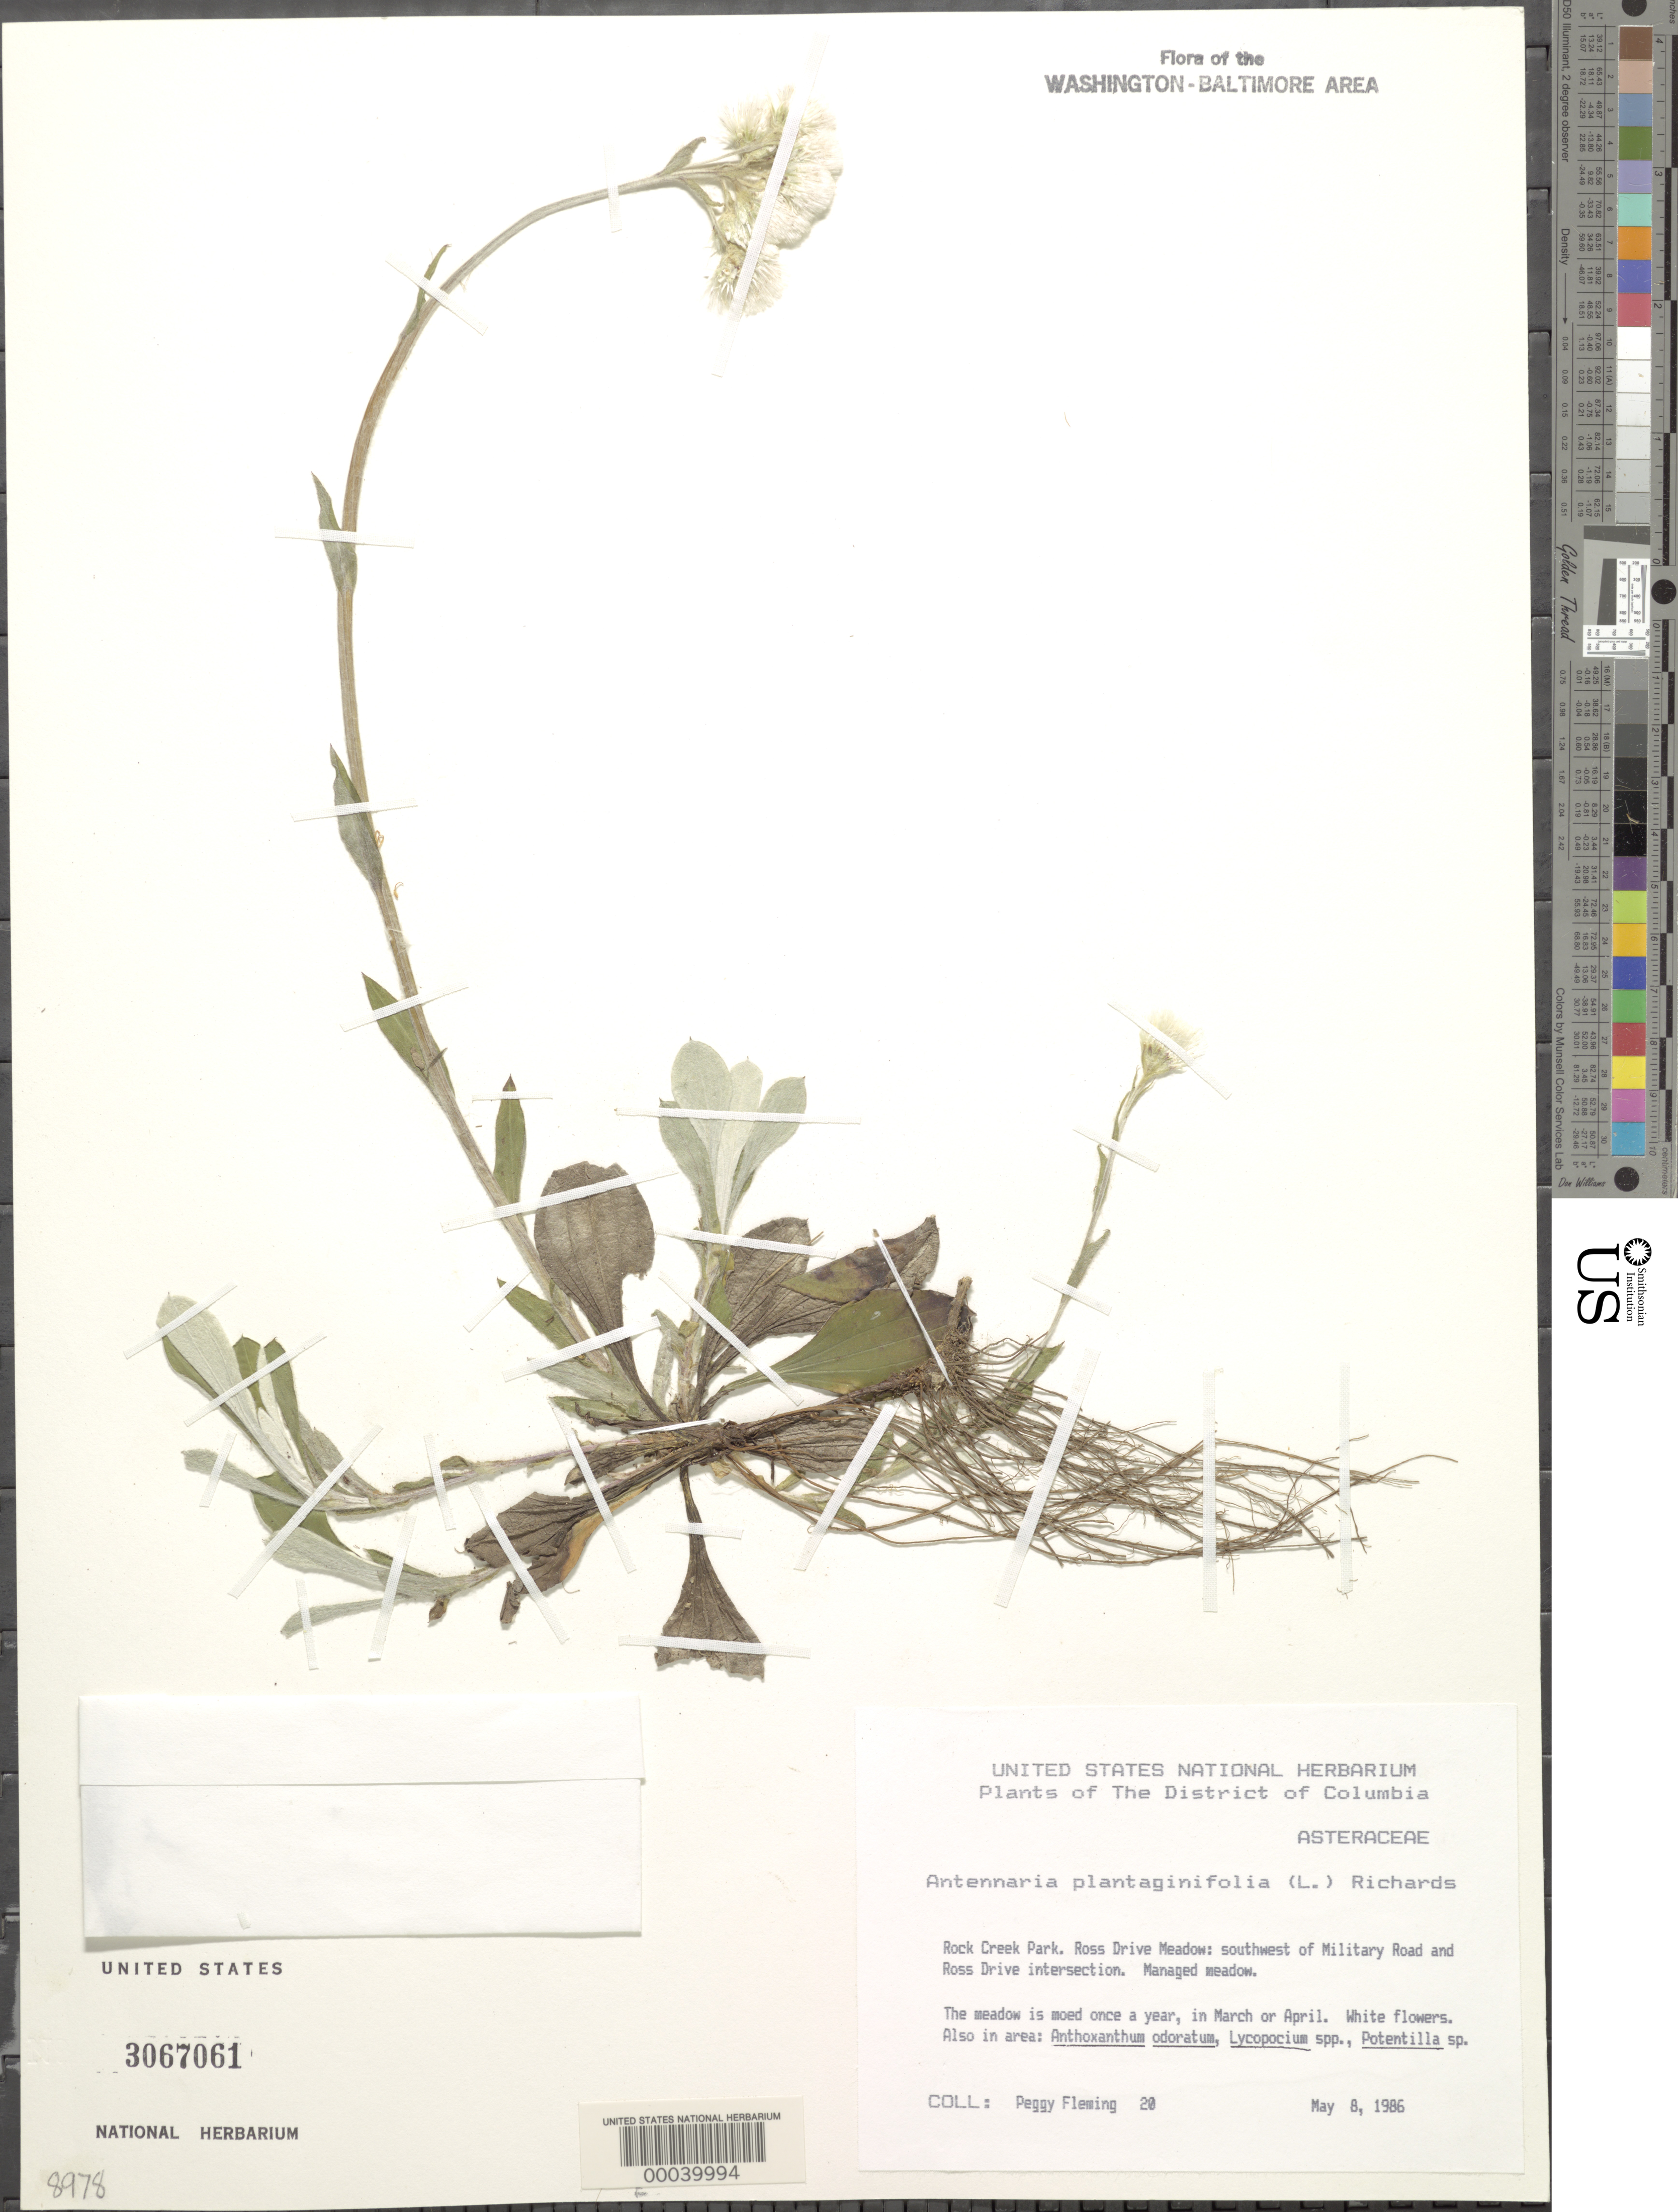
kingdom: Plantae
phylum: Tracheophyta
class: Magnoliopsida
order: Asterales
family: Asteraceae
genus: Antennaria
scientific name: Antennaria plantaginifolia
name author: (L.) Richardson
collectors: P. Fleming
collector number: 20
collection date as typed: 08 May 1986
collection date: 1986-05-08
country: United States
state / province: District of Columbia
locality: Rock Creek Park, Ross Drive meadow Rock Creek Park & vicinity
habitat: Managed meadow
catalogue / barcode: US 3067061